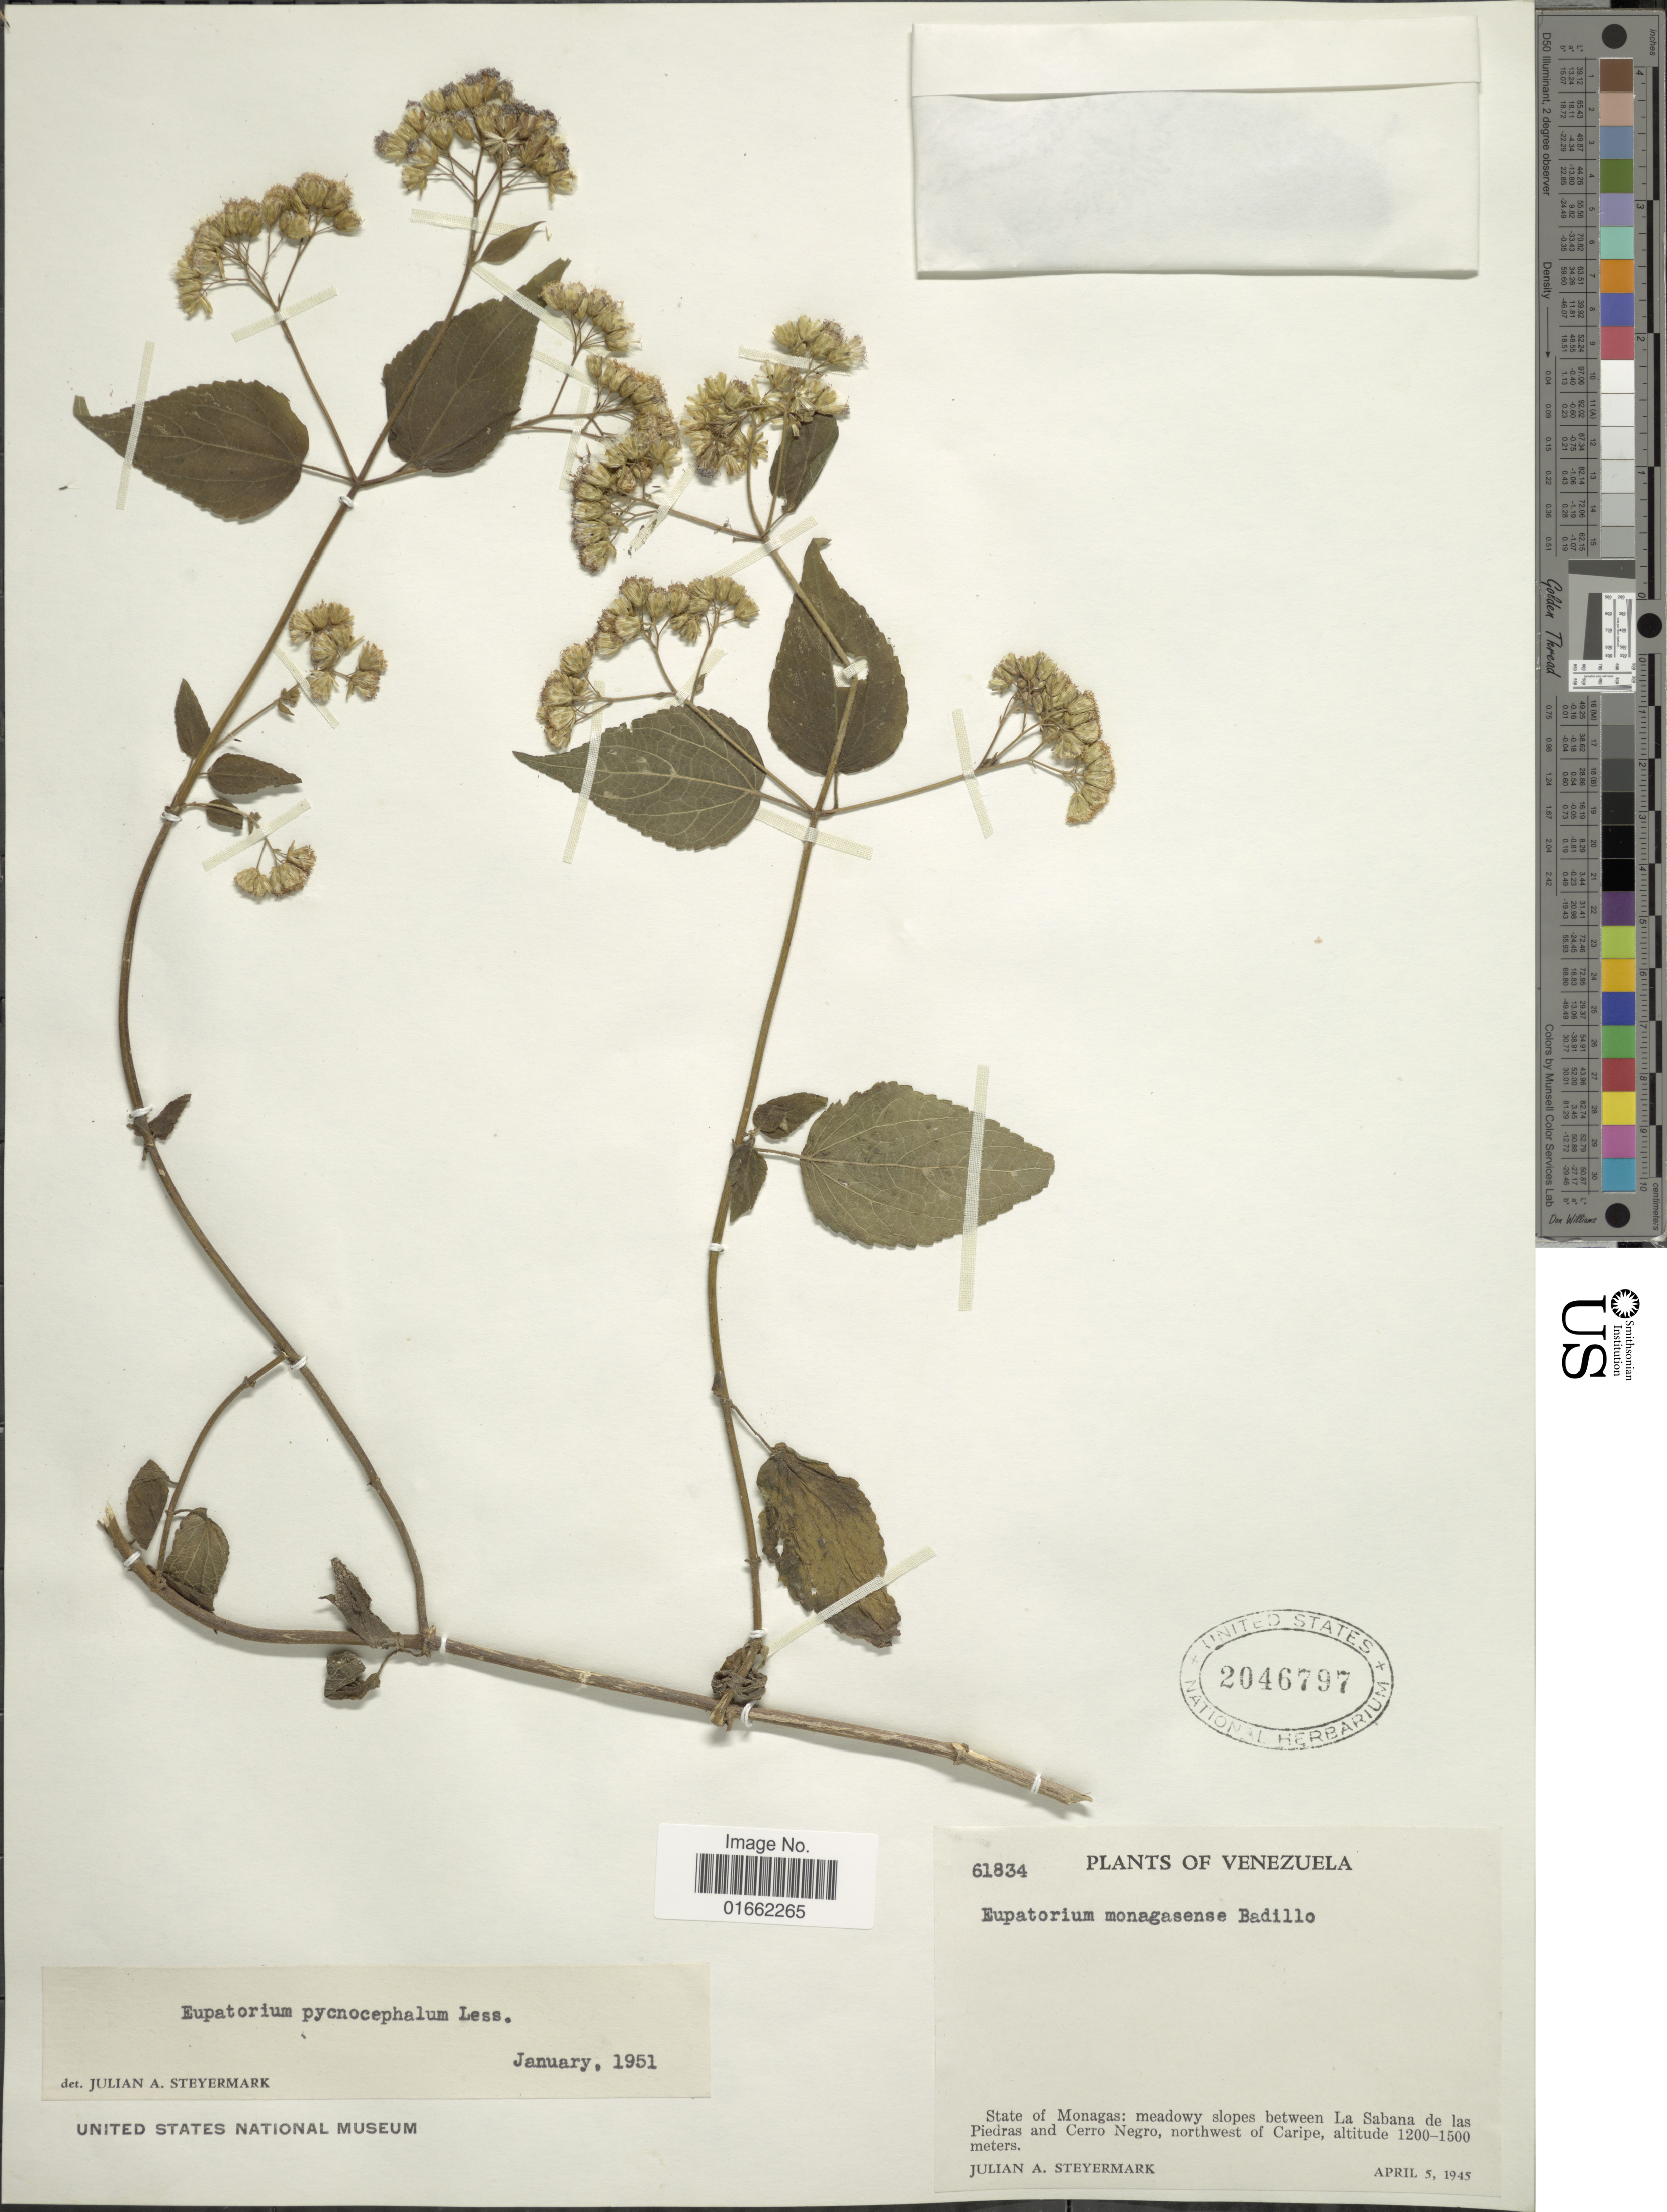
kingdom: Plantae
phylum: Tracheophyta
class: Magnoliopsida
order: Asterales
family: Asteraceae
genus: Fleischmannia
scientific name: Fleischmannia pratensis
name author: (Klatt) R.M. King & H. Rob.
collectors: J. Steyermark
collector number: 61834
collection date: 1945-04-05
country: Venezuela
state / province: Monagas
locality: State of Monagas: meadowy slopes between La Sabana de las Piedras and Cerro Negro, northwest of Caripe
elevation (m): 1200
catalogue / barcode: US 2046797